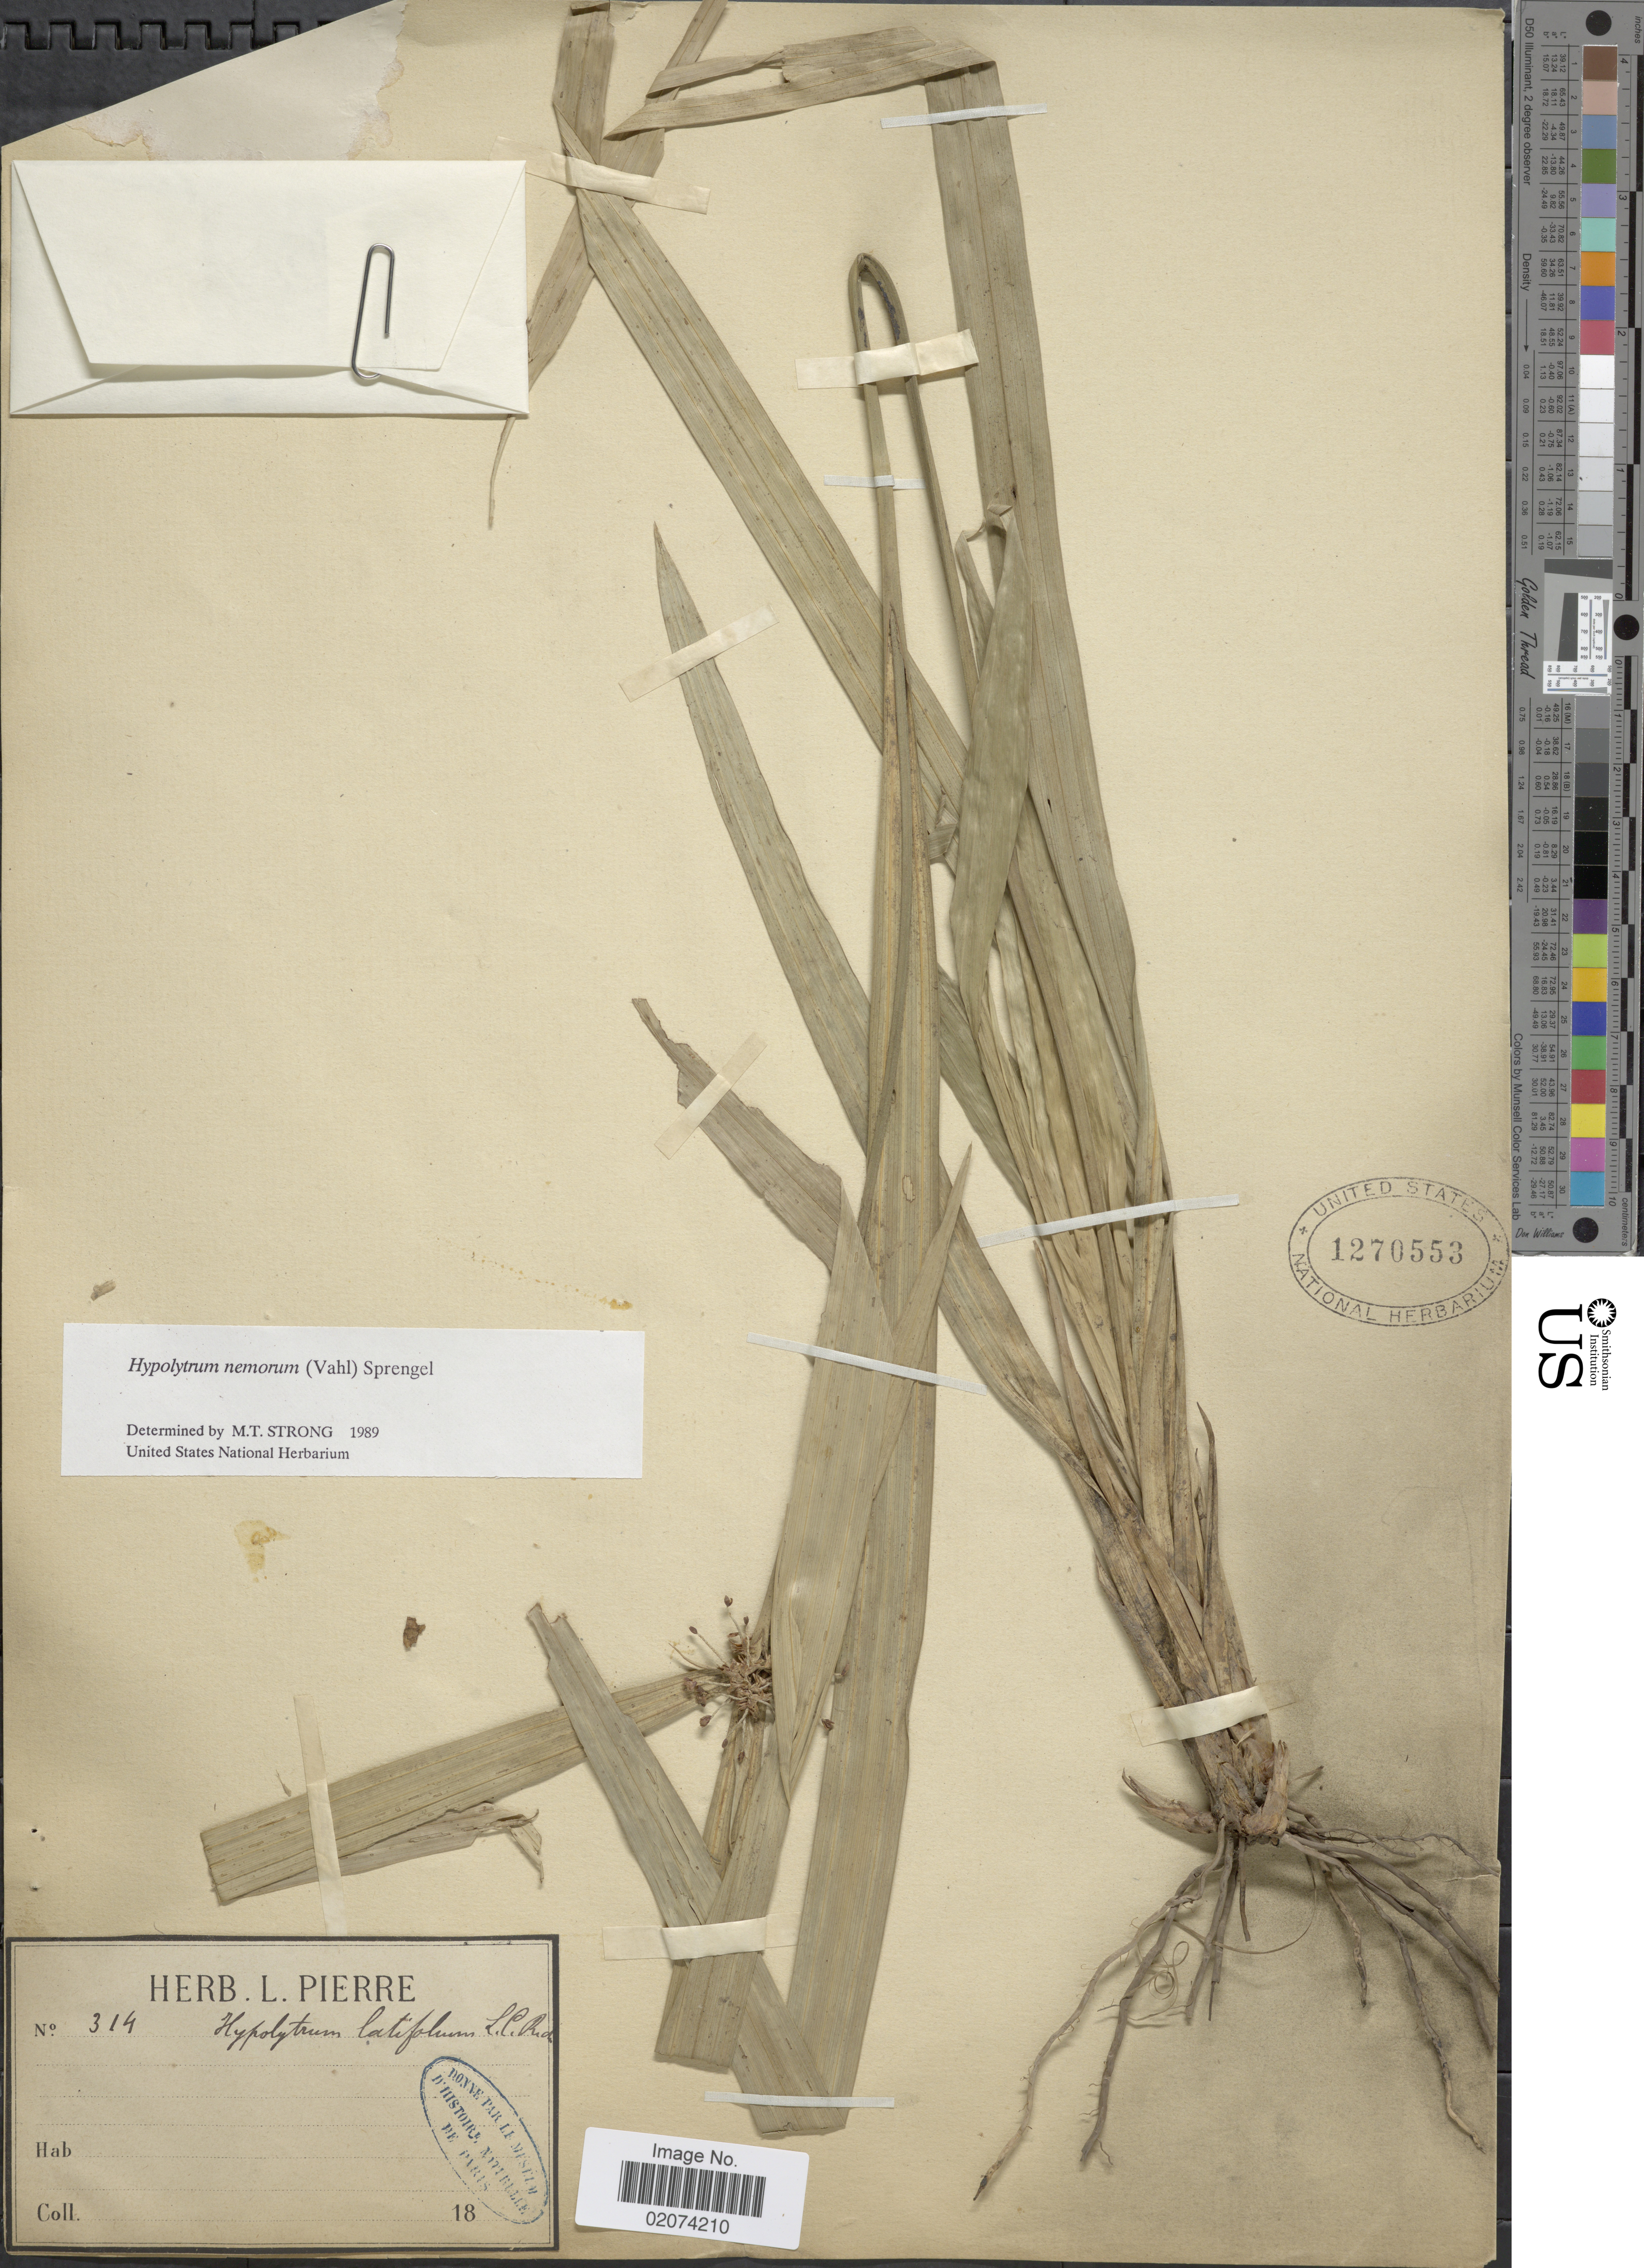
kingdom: Plantae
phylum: Tracheophyta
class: Liliopsida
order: Poales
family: Cyperaceae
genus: Hypolytrum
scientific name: Hypolytrum nemorum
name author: (Vahl) Spreng.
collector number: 314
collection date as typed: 18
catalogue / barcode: US 1270553